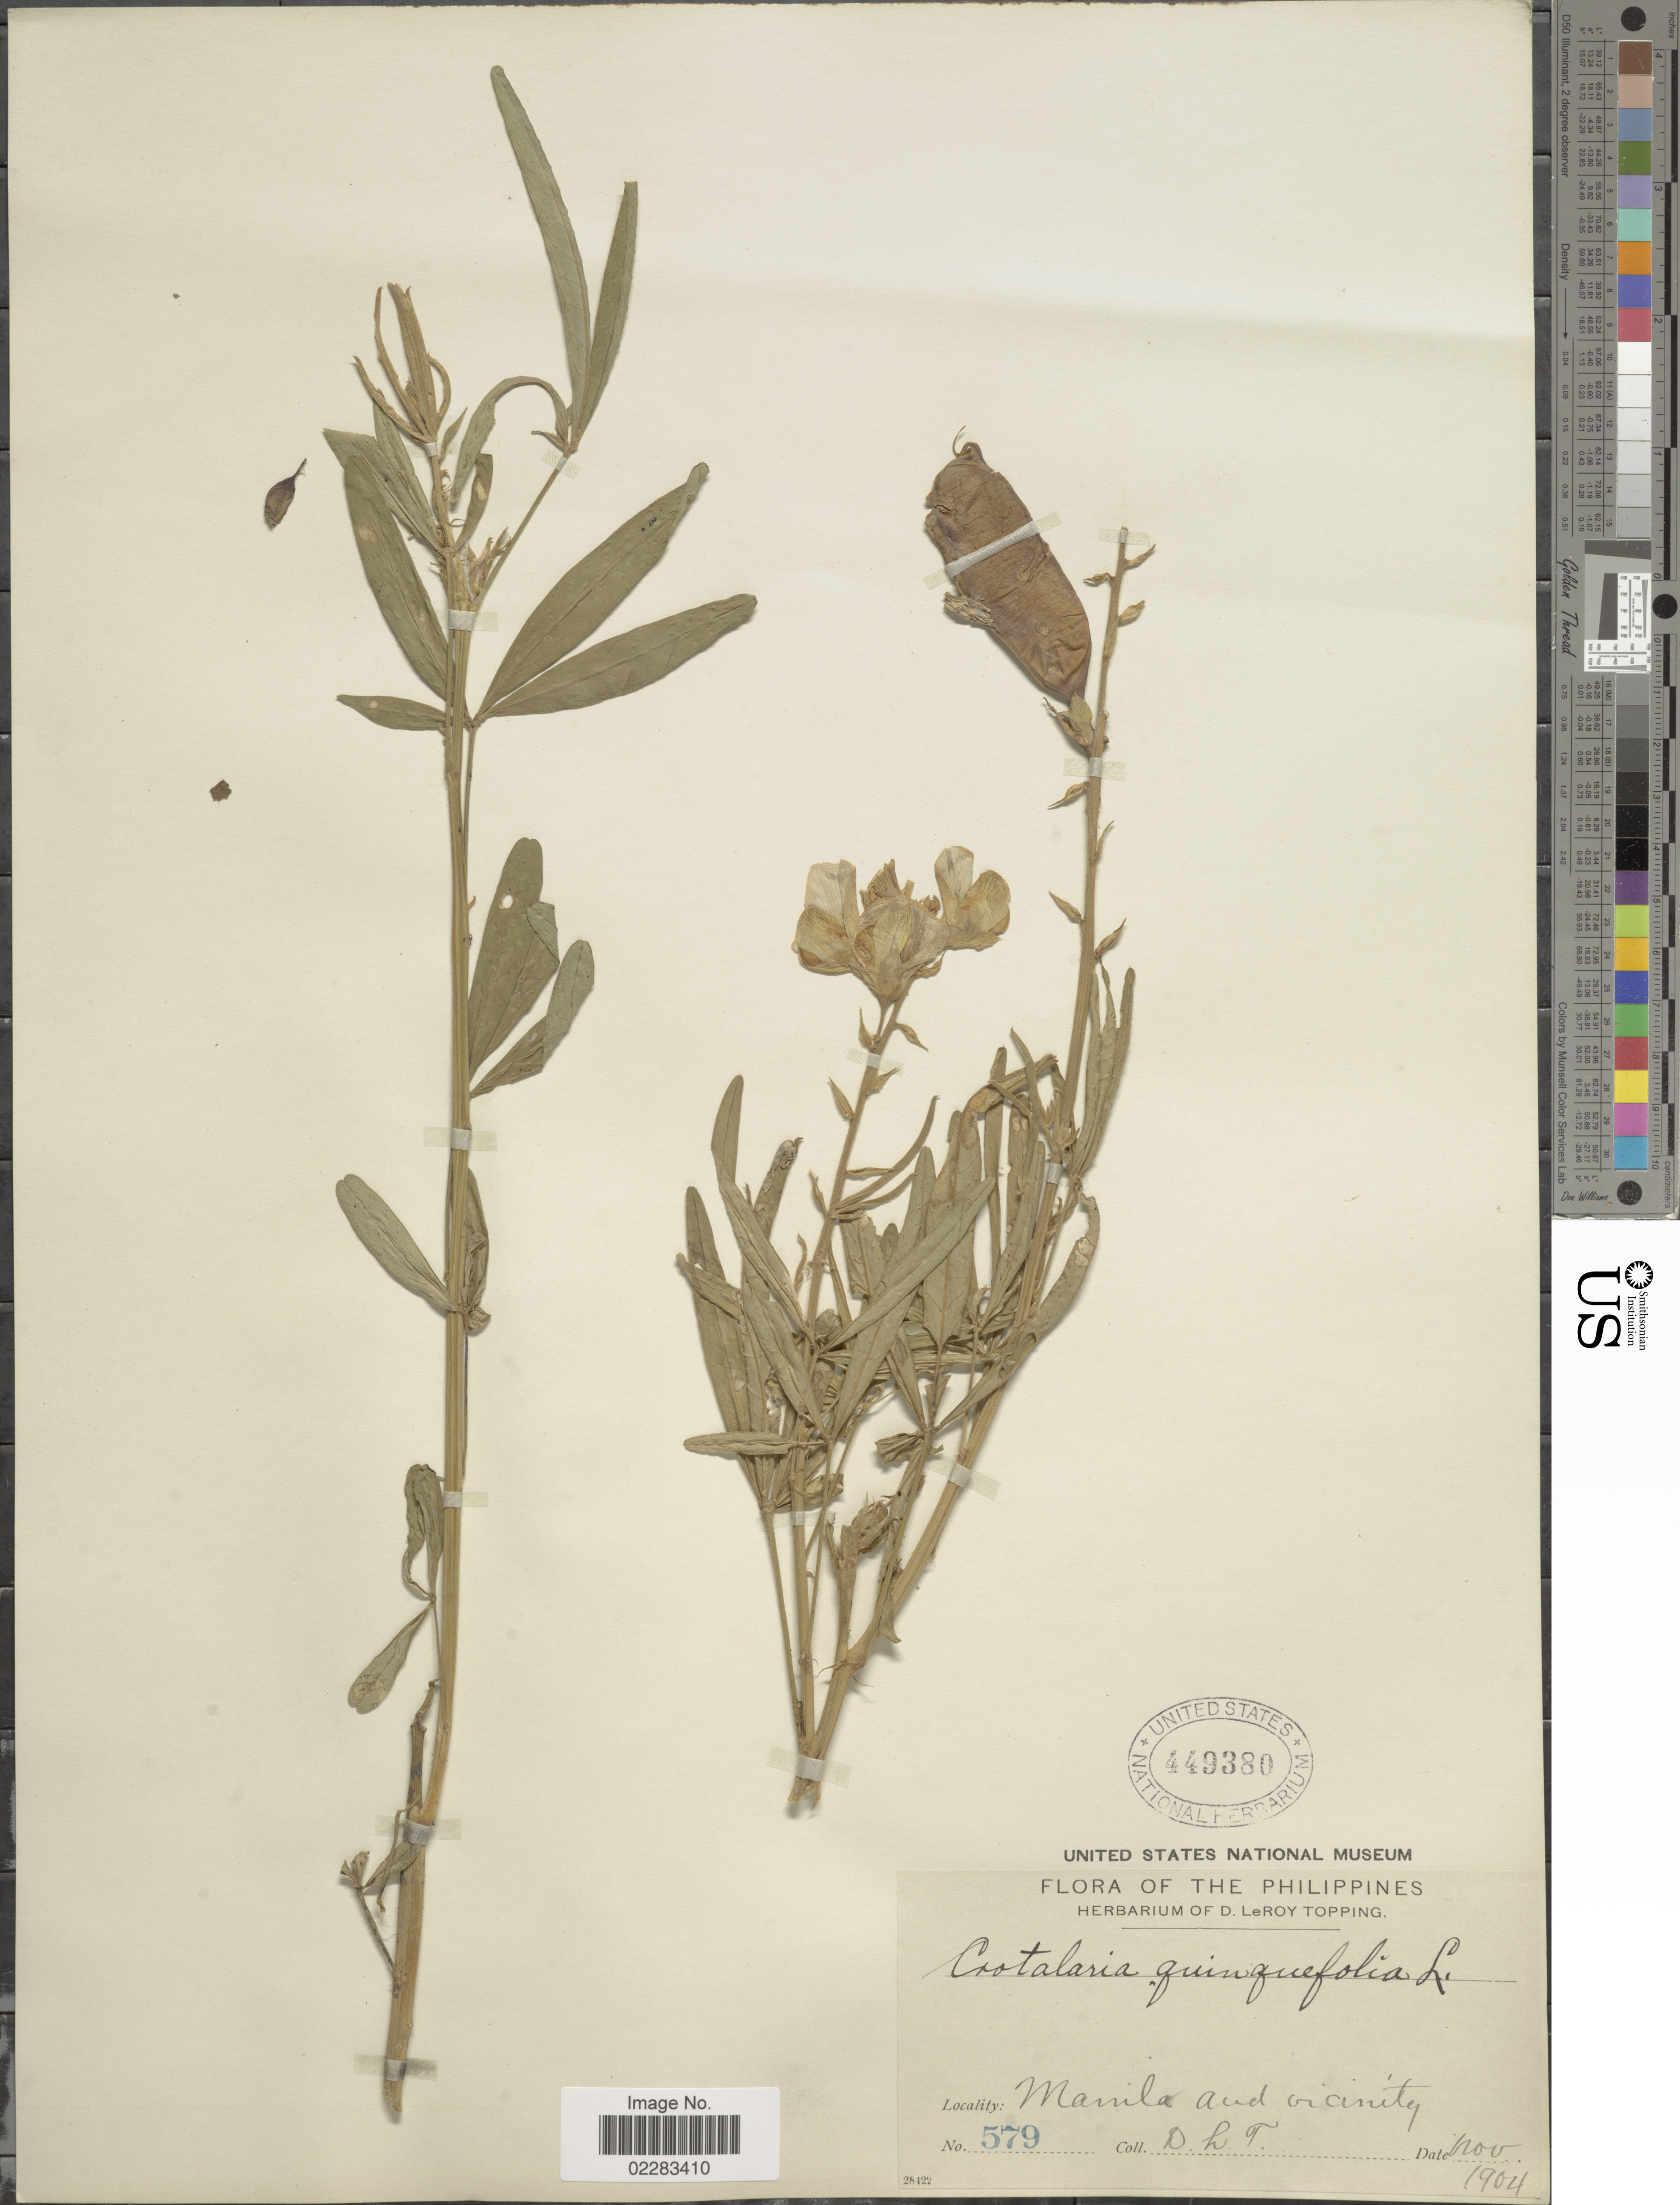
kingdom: Plantae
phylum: Tracheophyta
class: Magnoliopsida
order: Fabales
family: Fabaceae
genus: Crotalaria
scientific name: Crotalaria quinquefolia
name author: L.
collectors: D. L. Topping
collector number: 579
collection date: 1904-11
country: Philippines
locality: Manila and vicinity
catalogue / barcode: US 449380